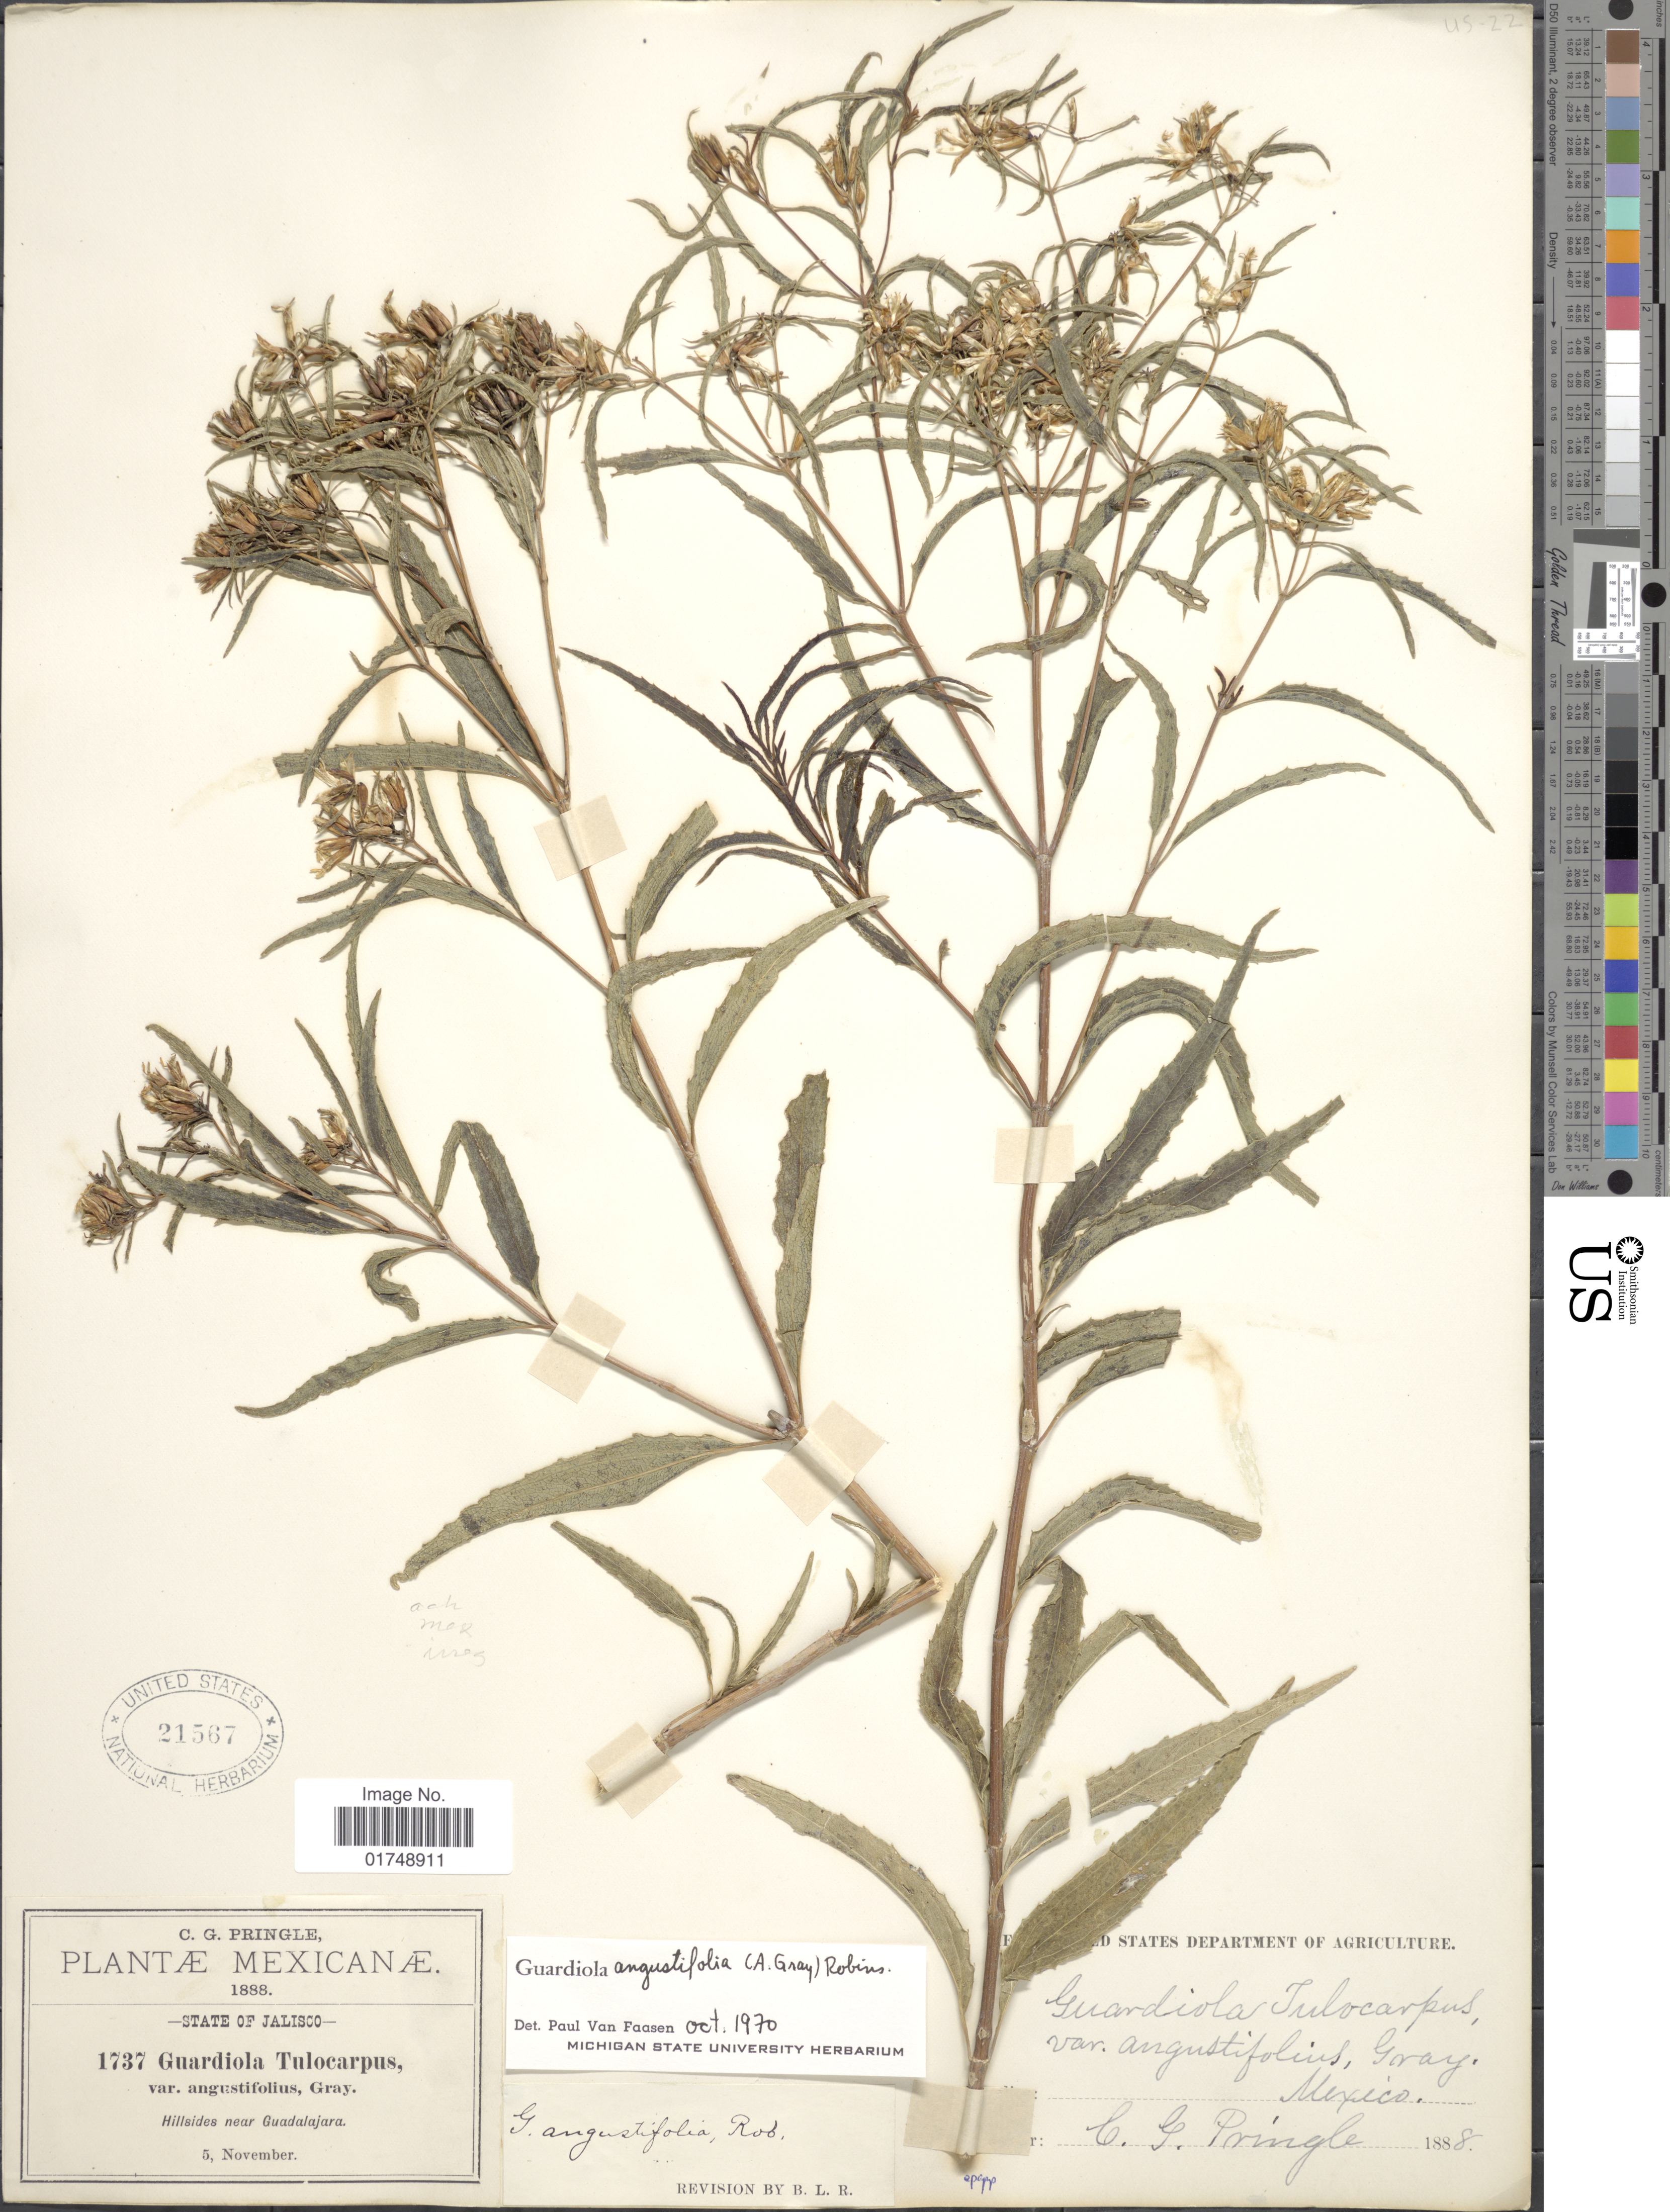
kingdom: Plantae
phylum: Tracheophyta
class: Magnoliopsida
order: Asterales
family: Asteraceae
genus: Guardiola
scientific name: Guardiola angustifolia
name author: B.L. Rob.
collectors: C. G. Pringle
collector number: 1737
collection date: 1888-11-05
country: Mexico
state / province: Jalisco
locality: Near Guadalajara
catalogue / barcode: US 21567